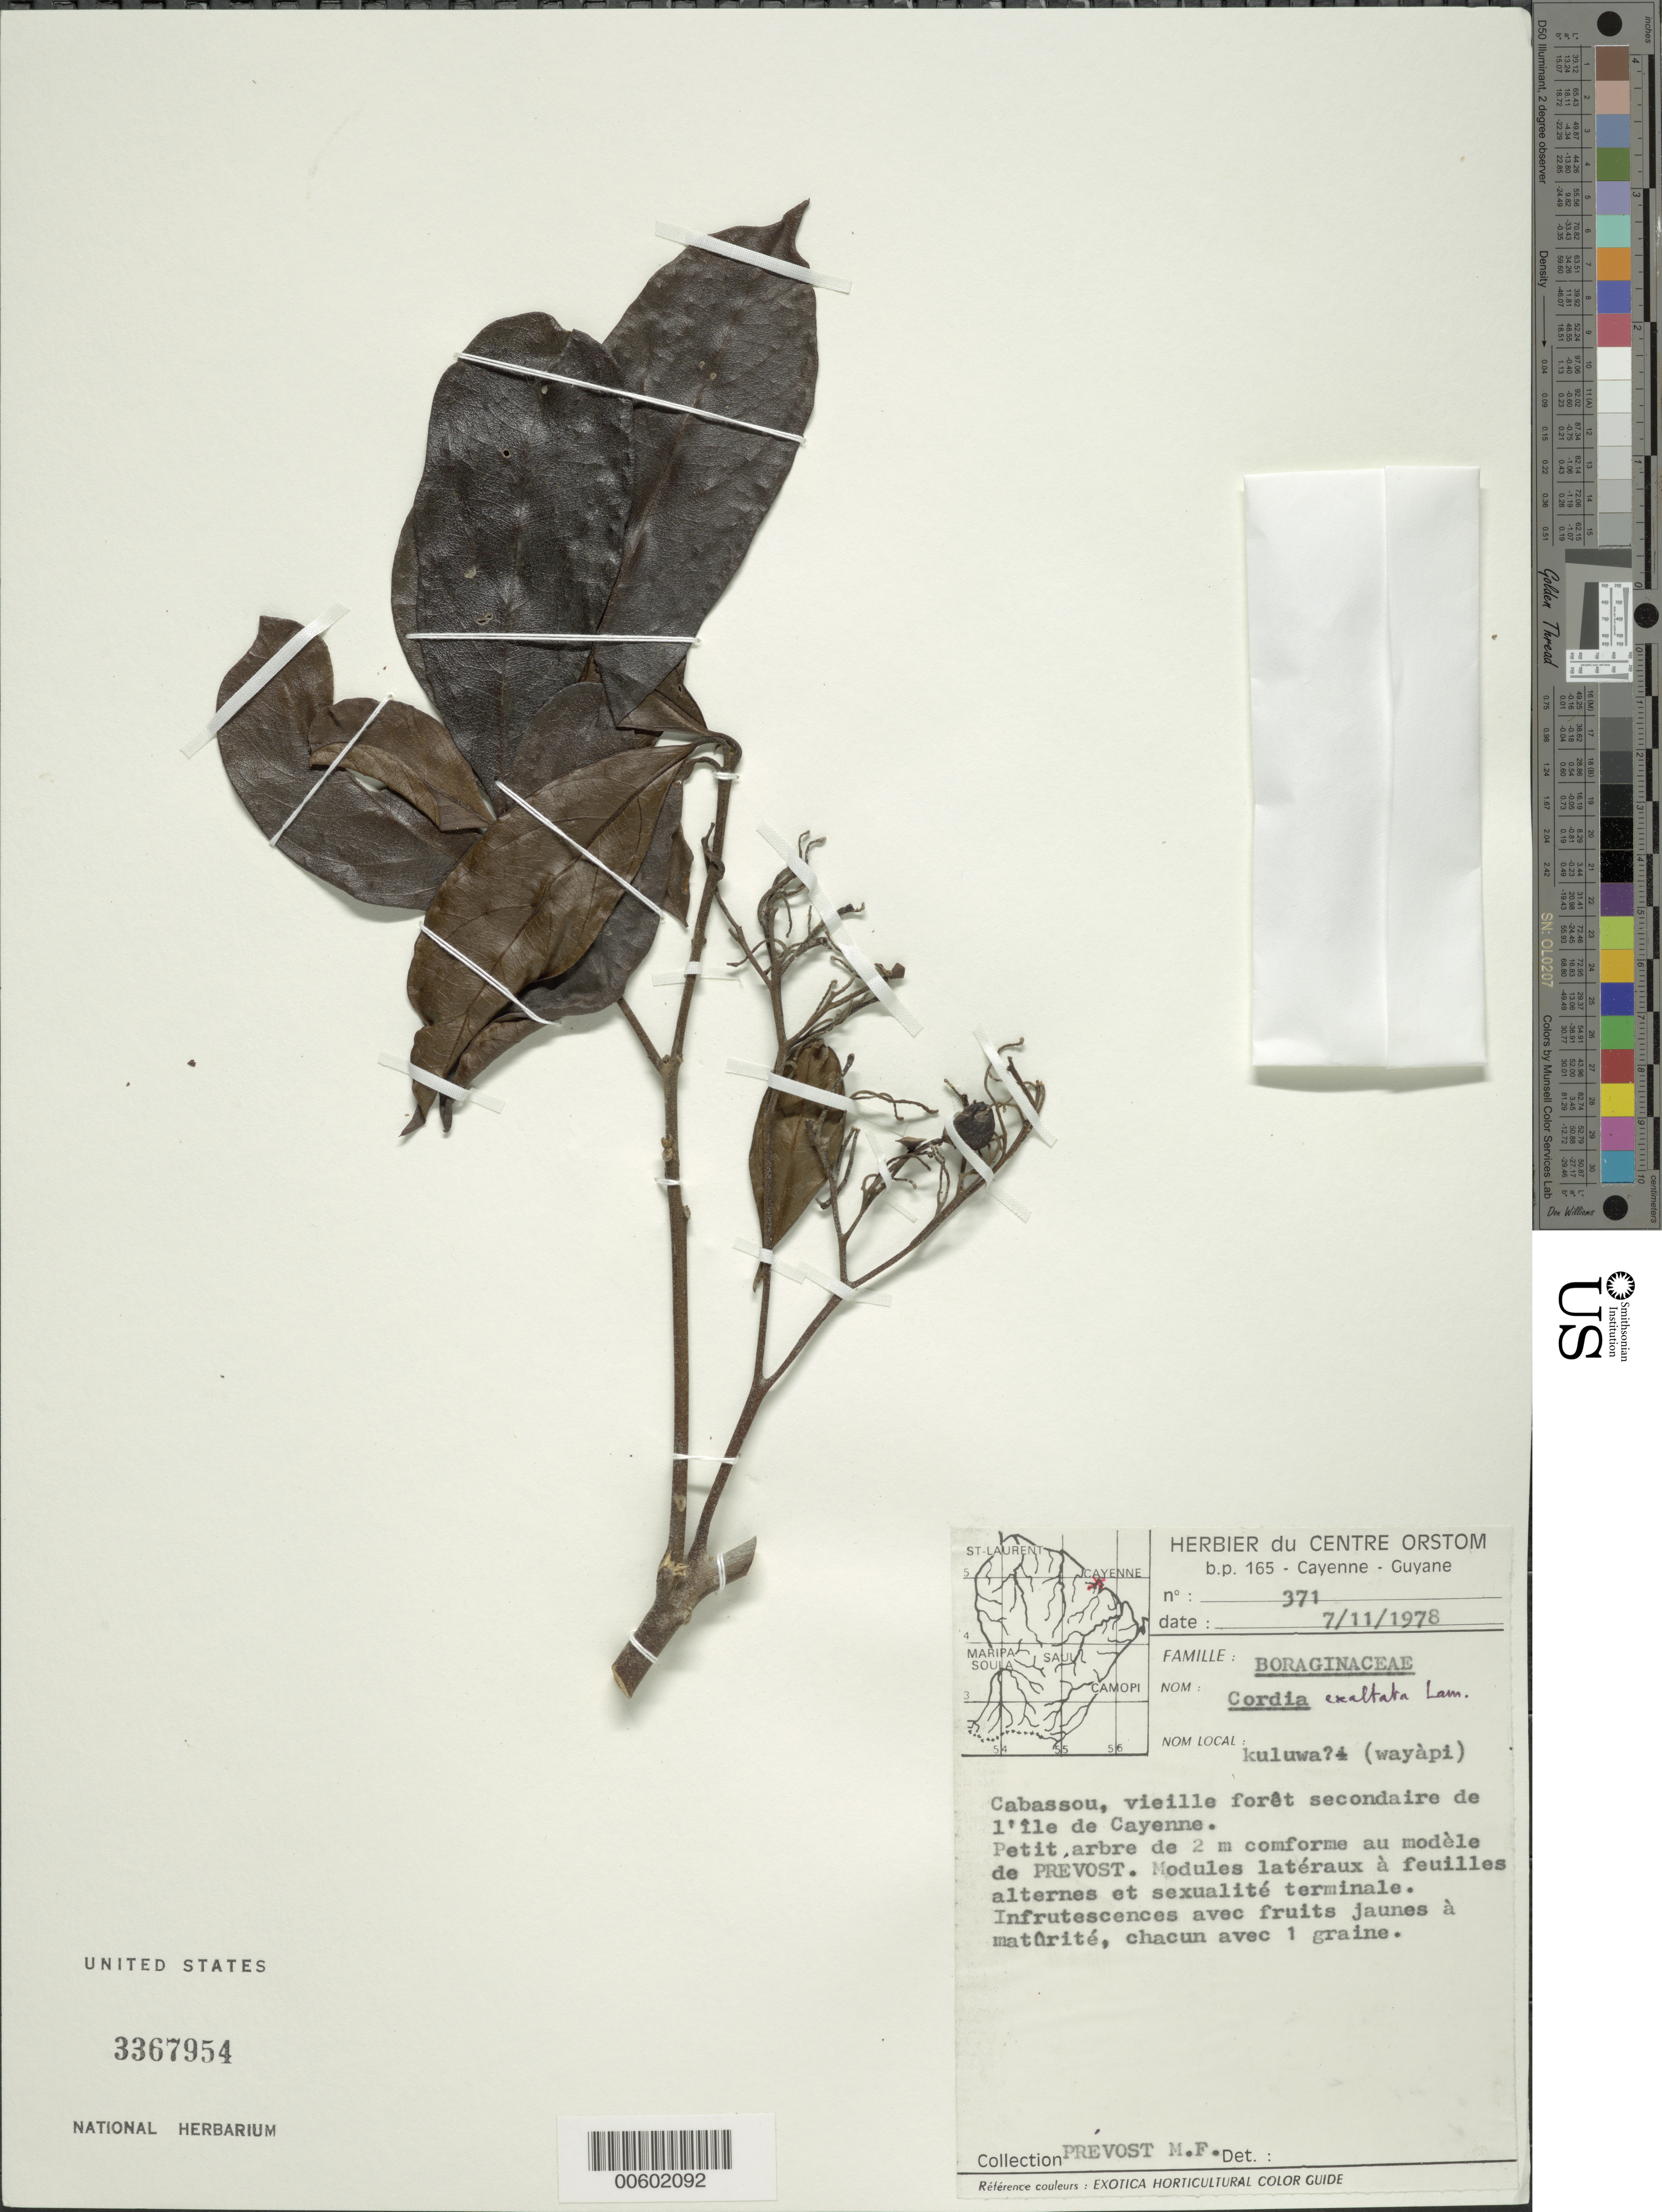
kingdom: Plantae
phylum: Tracheophyta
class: Magnoliopsida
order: Boraginales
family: Cordiaceae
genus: Cordia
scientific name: Cordia exaltata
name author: Lam.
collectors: M.-F. Prévost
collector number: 371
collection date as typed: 7-Nov-78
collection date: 1978-11-07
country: French Guiana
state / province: Cayenne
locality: Cabassou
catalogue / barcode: US 3367954